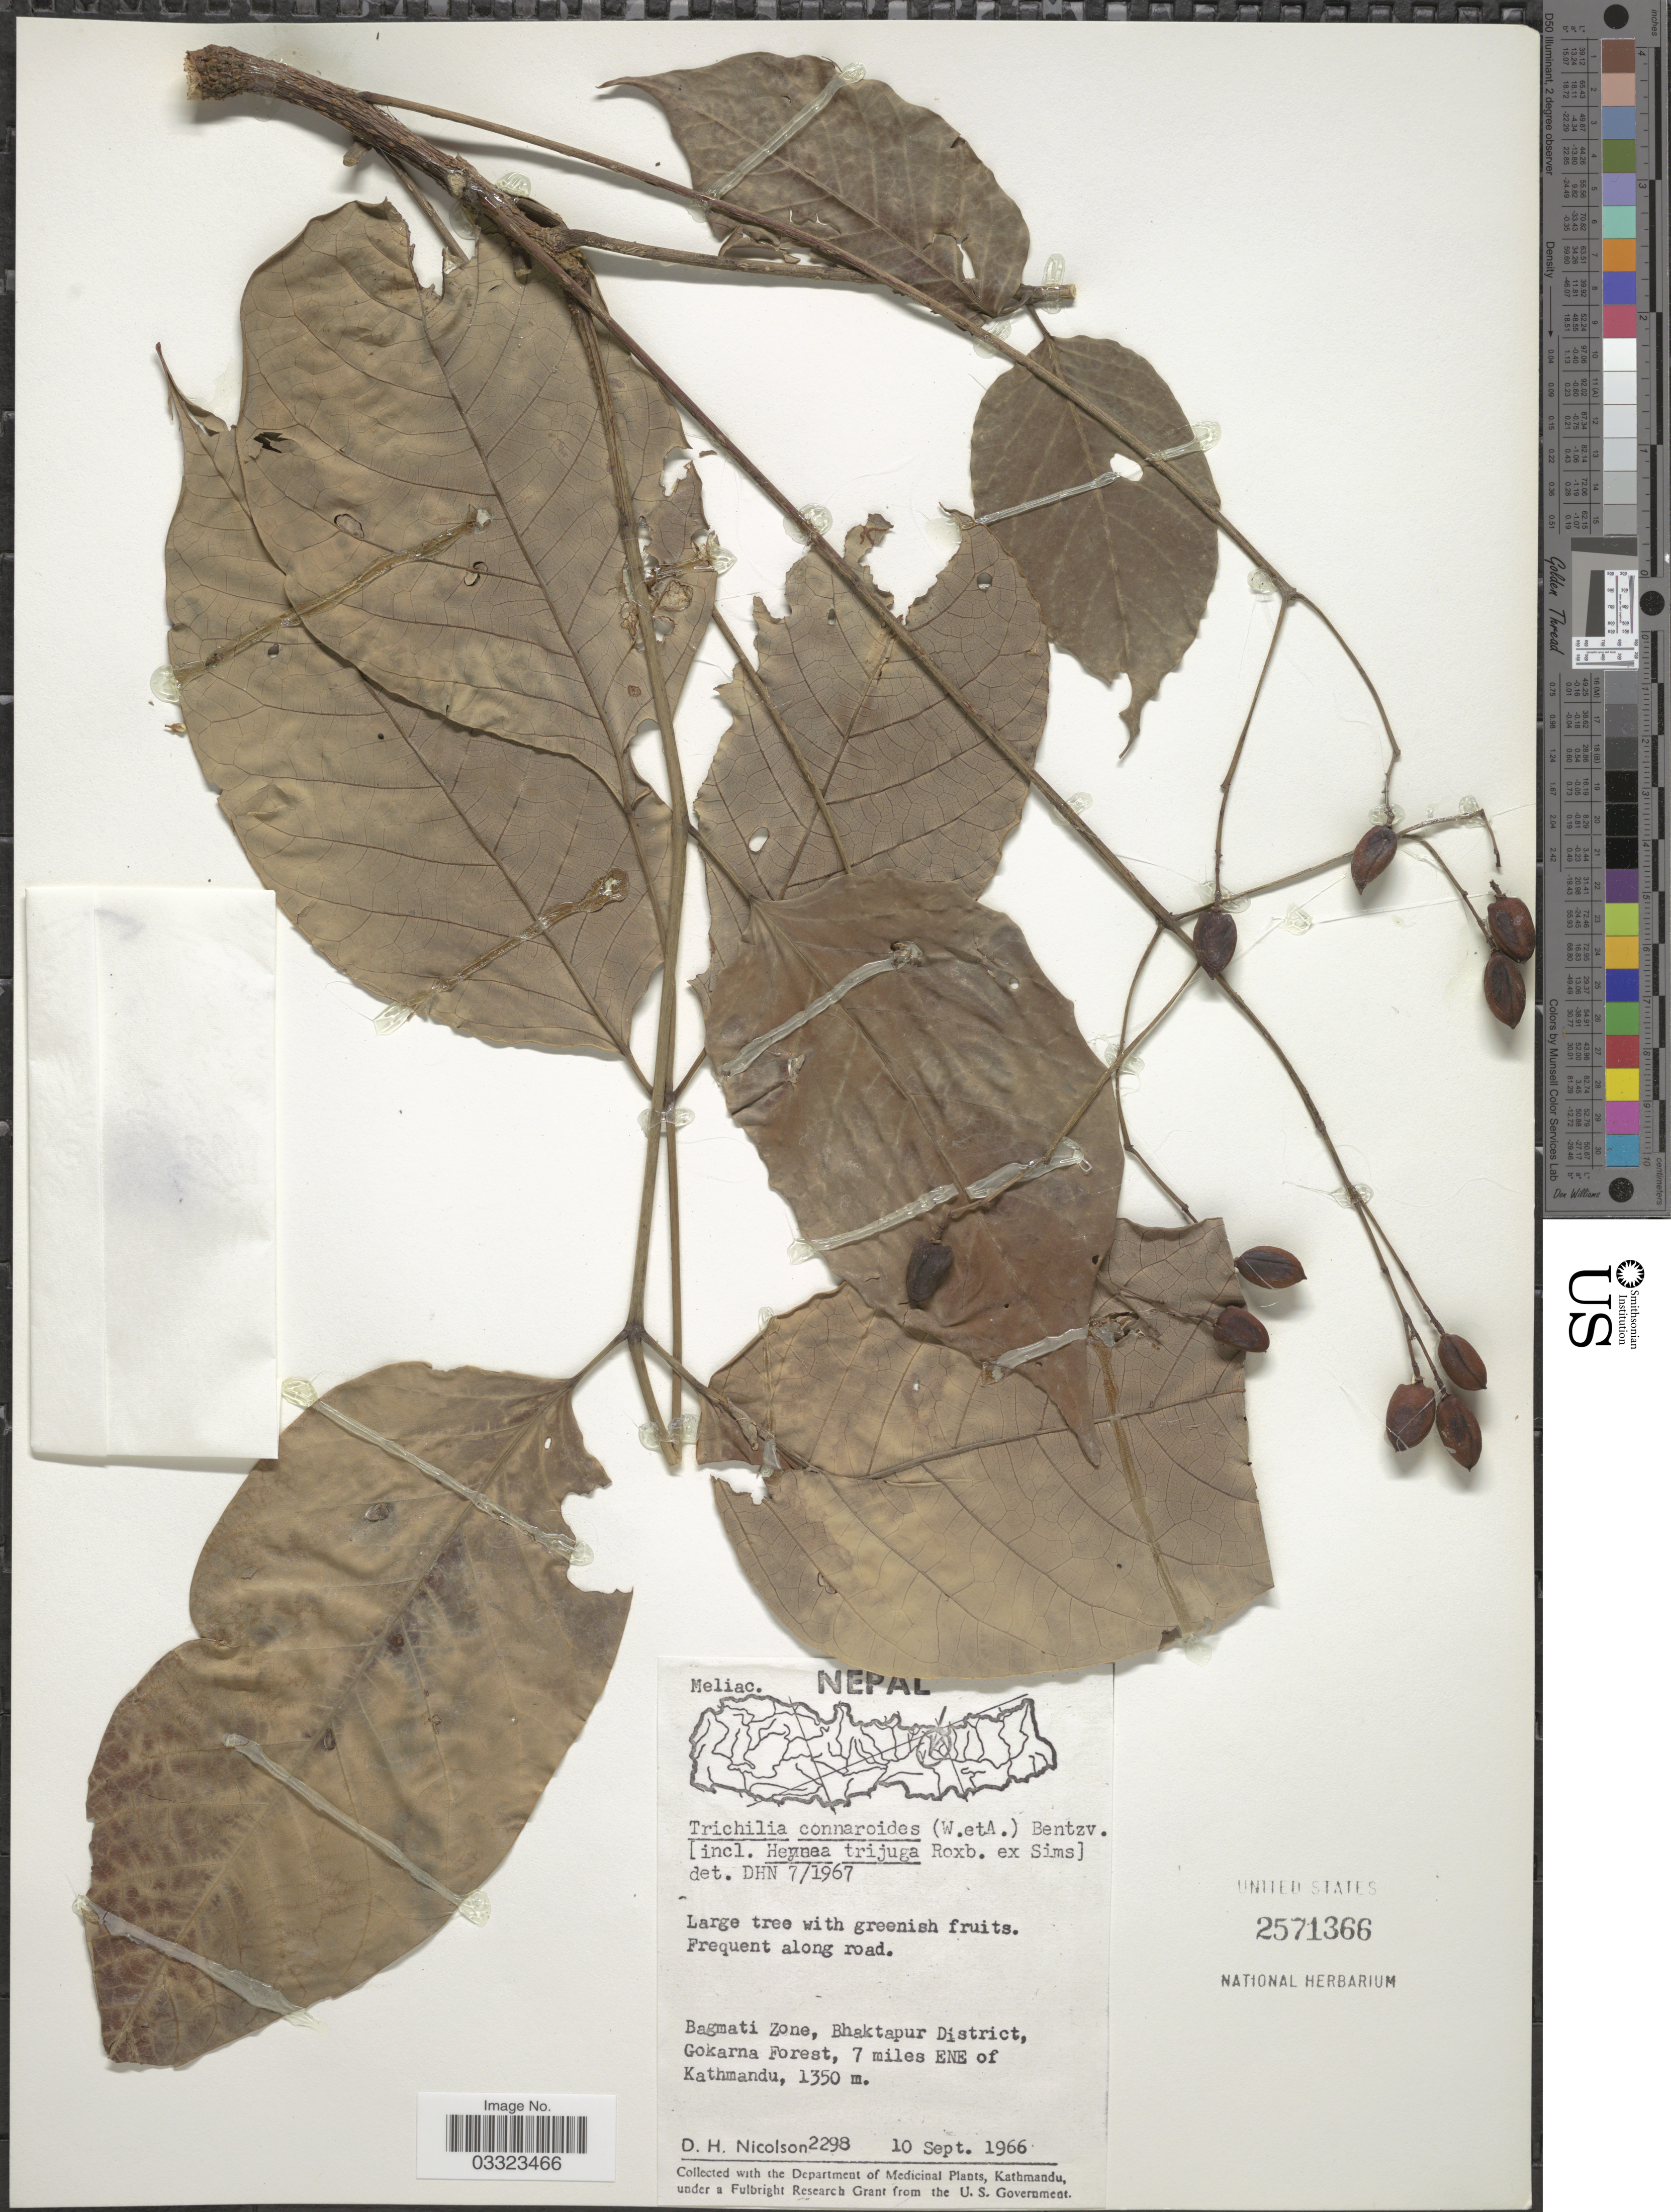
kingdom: Plantae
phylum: Tracheophyta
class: Magnoliopsida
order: Sapindales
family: Meliaceae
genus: Trichilia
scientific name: Trichilia connaroides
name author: (Wight & Arn.) Bentv.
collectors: D. H. Nicolson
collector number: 2298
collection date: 1966-09-10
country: Nepal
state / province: Bagmati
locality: Bagmati Zone, Bhaktapur District, Gokarna Forest, 7 miles ENE of Kathmandu.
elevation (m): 1350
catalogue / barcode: US 2571366